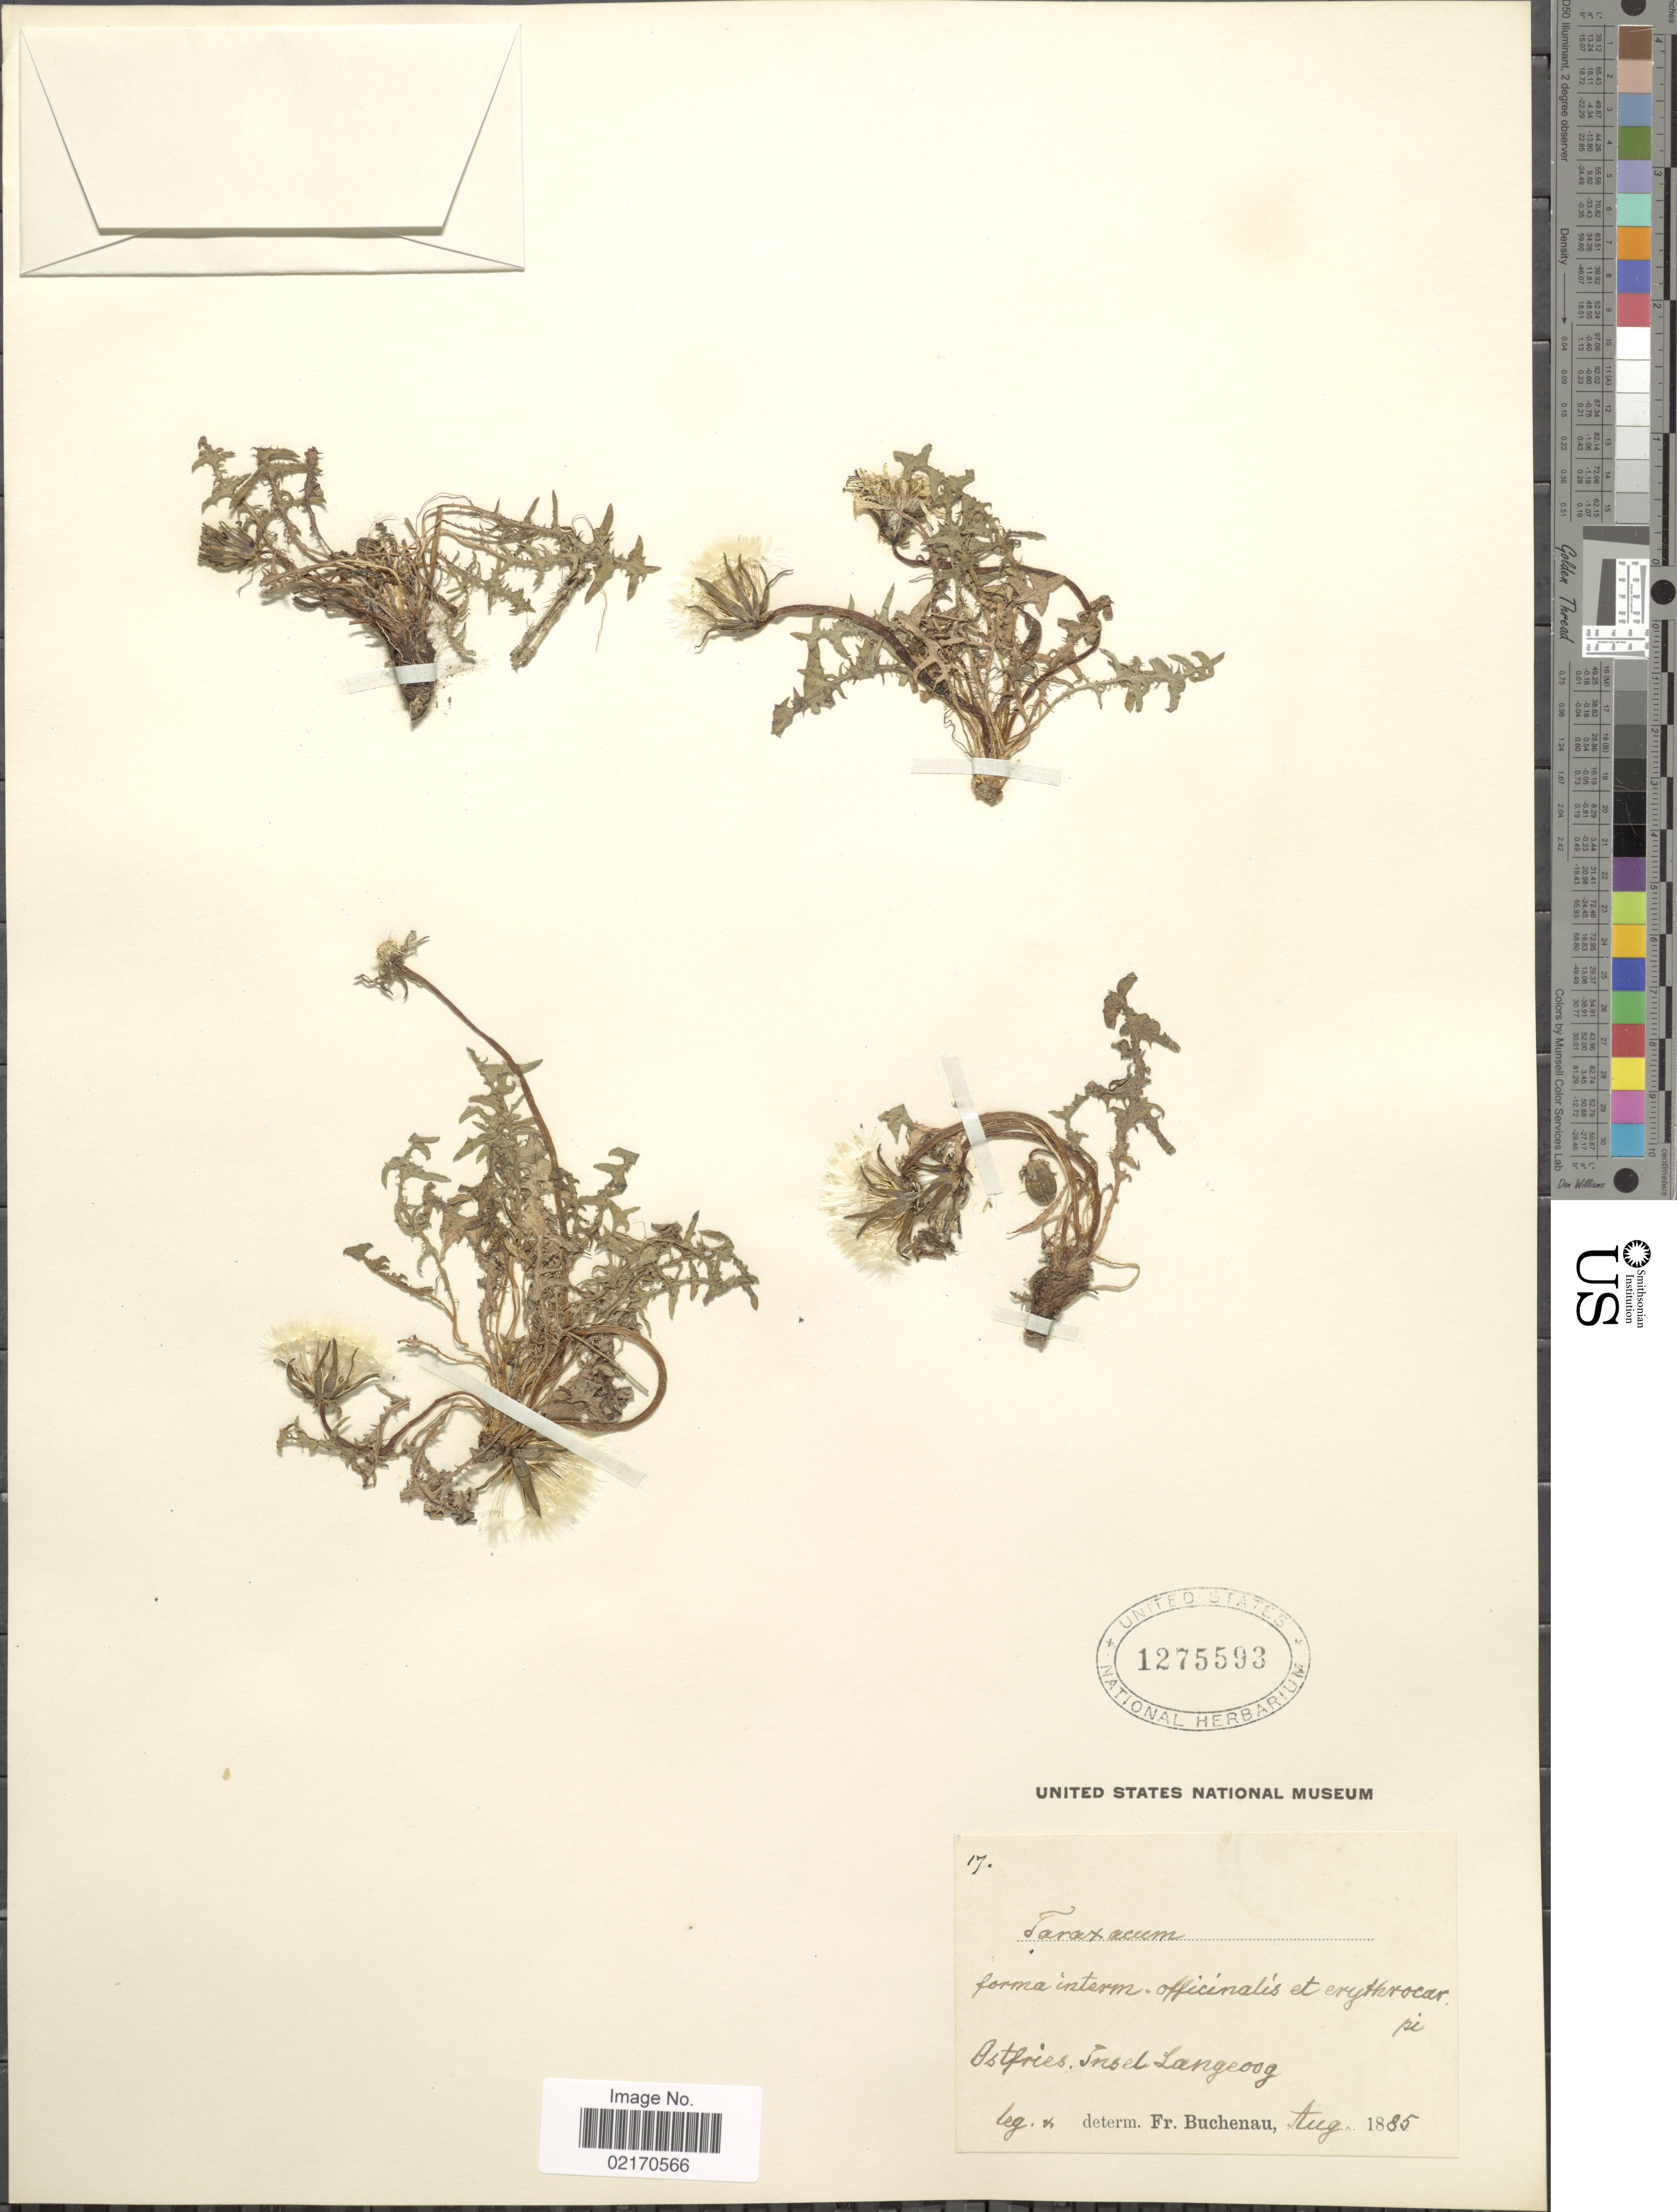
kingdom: Plantae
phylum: Tracheophyta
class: Magnoliopsida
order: Asterales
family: Asteraceae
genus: Taraxacum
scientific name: Taraxacum officinale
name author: G.H. Weber ex F.H. Wigg.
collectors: F. Buchenau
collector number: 17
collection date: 1885-08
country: Germany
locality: Ostfries, Insel Langeoog.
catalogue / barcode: US 1275593